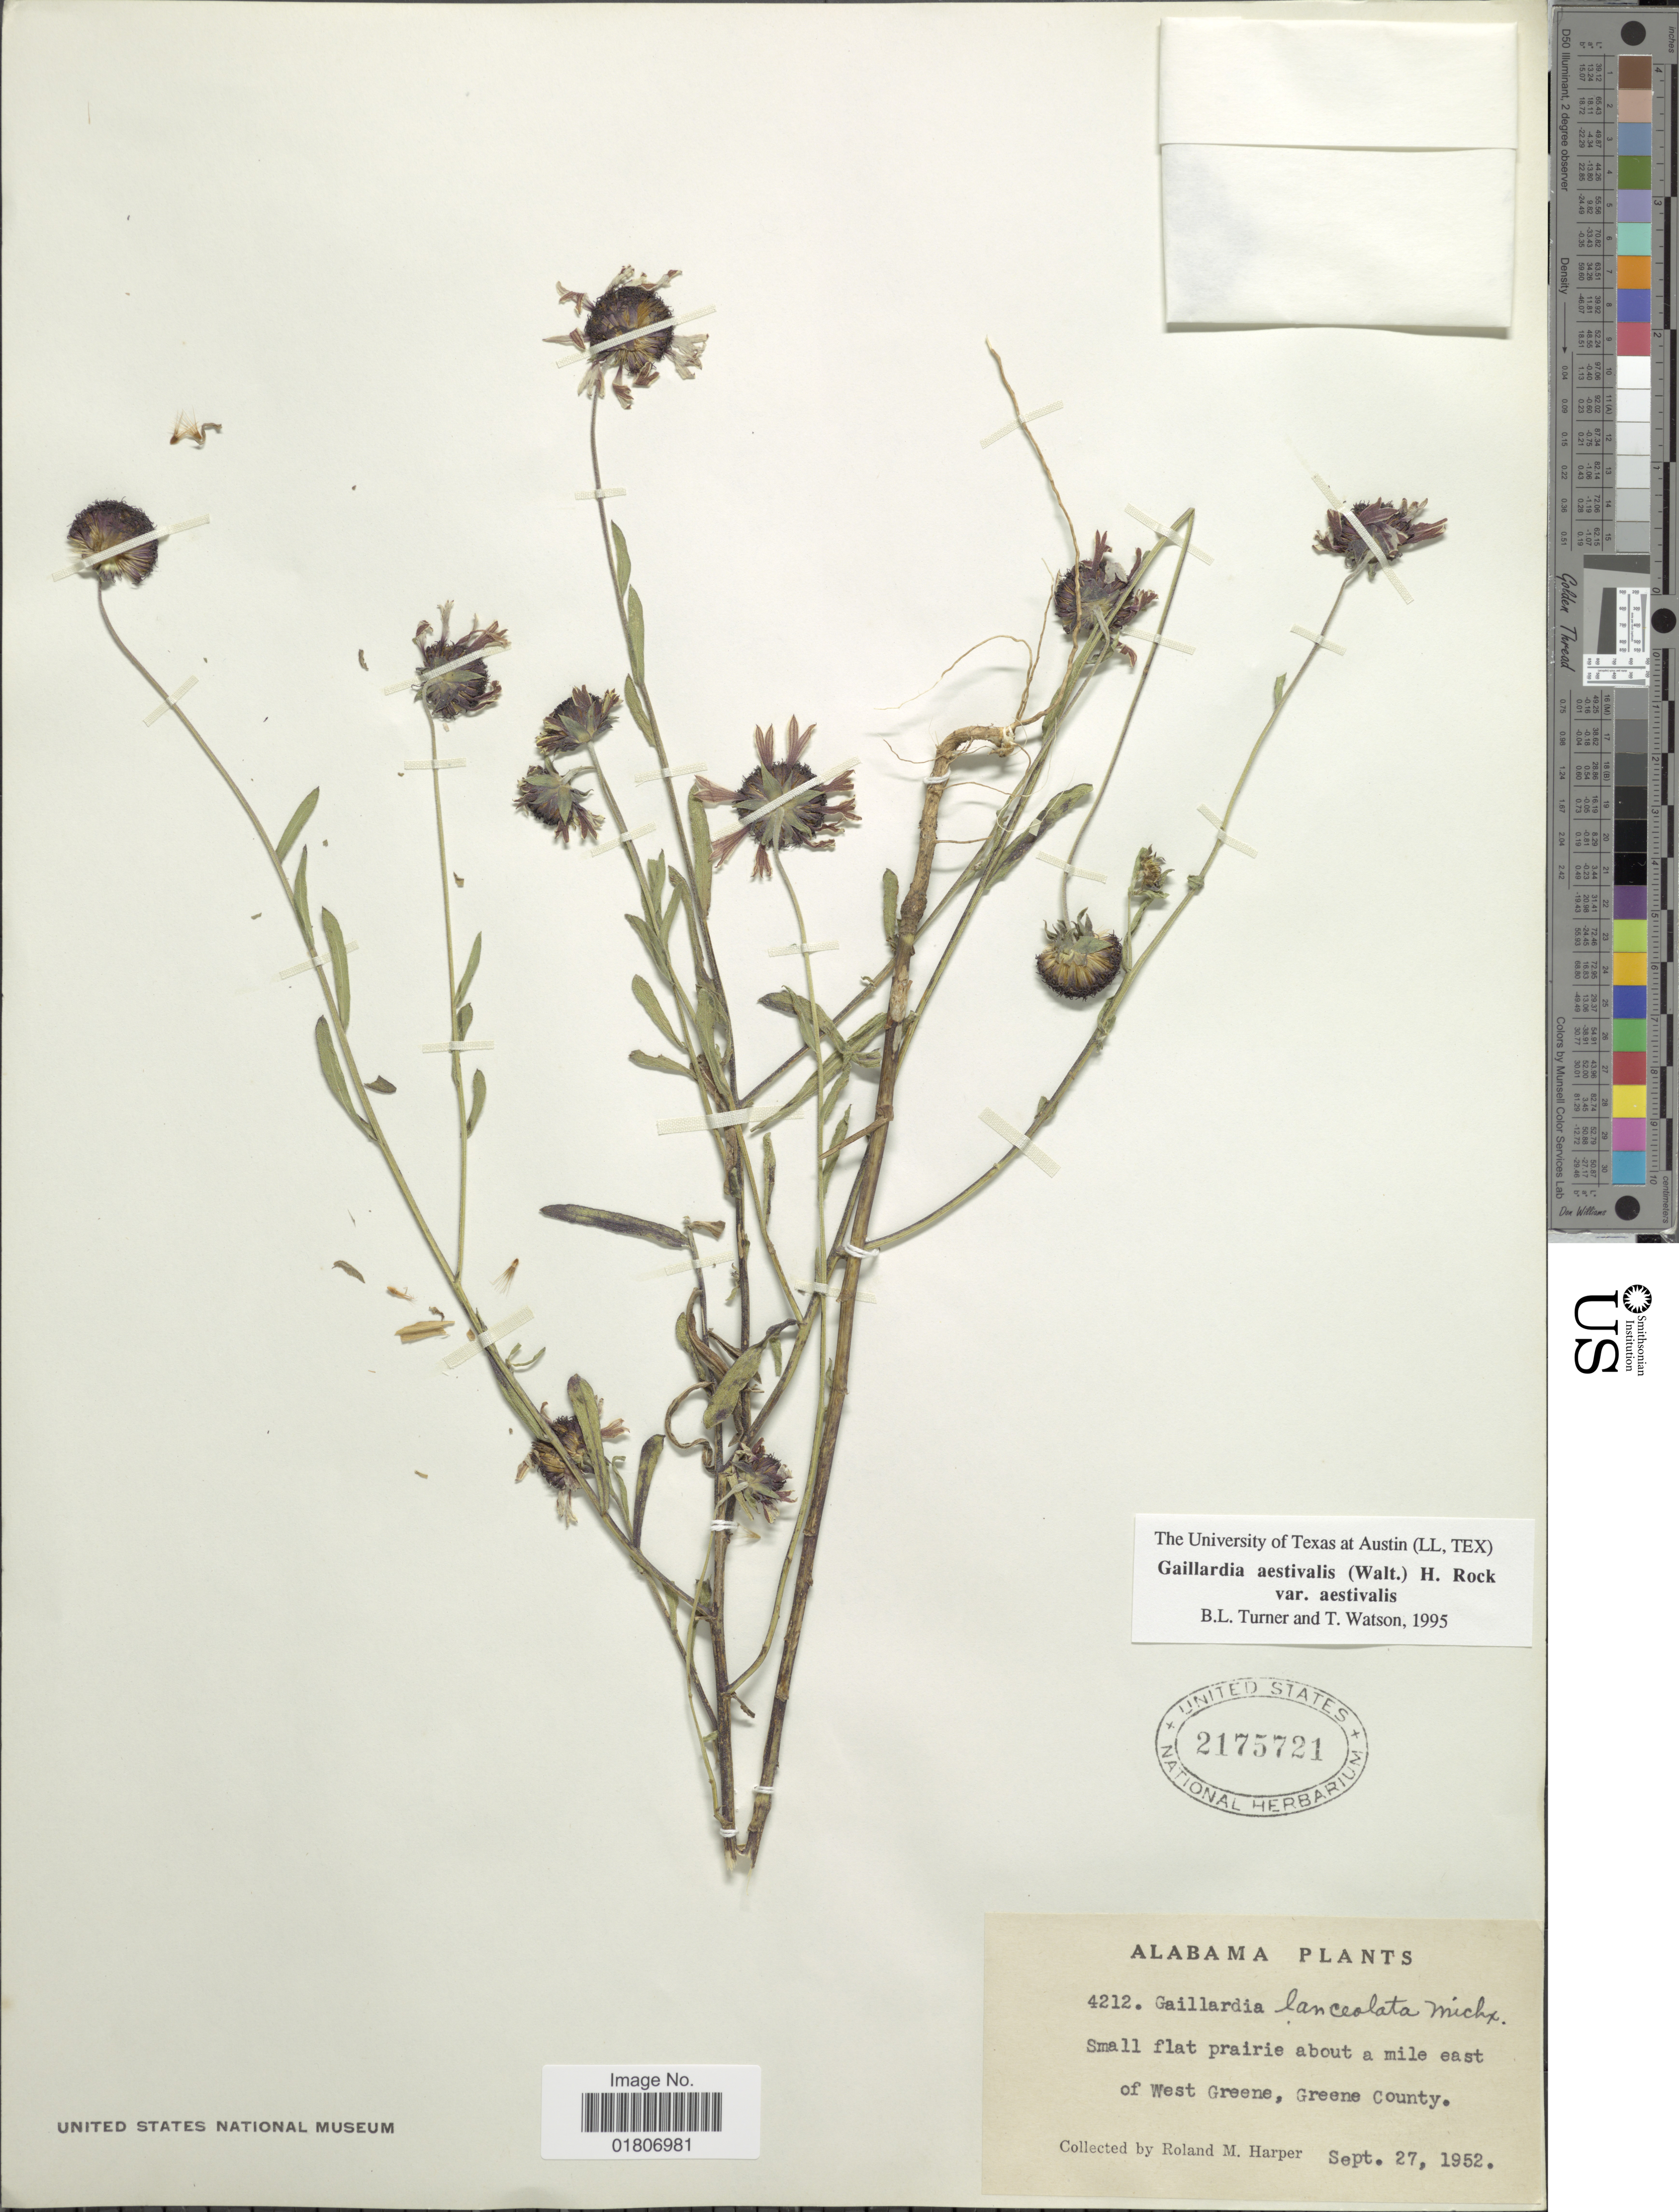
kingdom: Plantae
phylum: Tracheophyta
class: Magnoliopsida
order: Asterales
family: Asteraceae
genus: Gaillardia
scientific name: Gaillardia aestivalis var. aestivalis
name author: (Walter) H. Rock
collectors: R. M. Harper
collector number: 4212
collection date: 1952-09-27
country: United States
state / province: Alabama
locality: About a mile east of west Greene, Greene County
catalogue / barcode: US 2175721